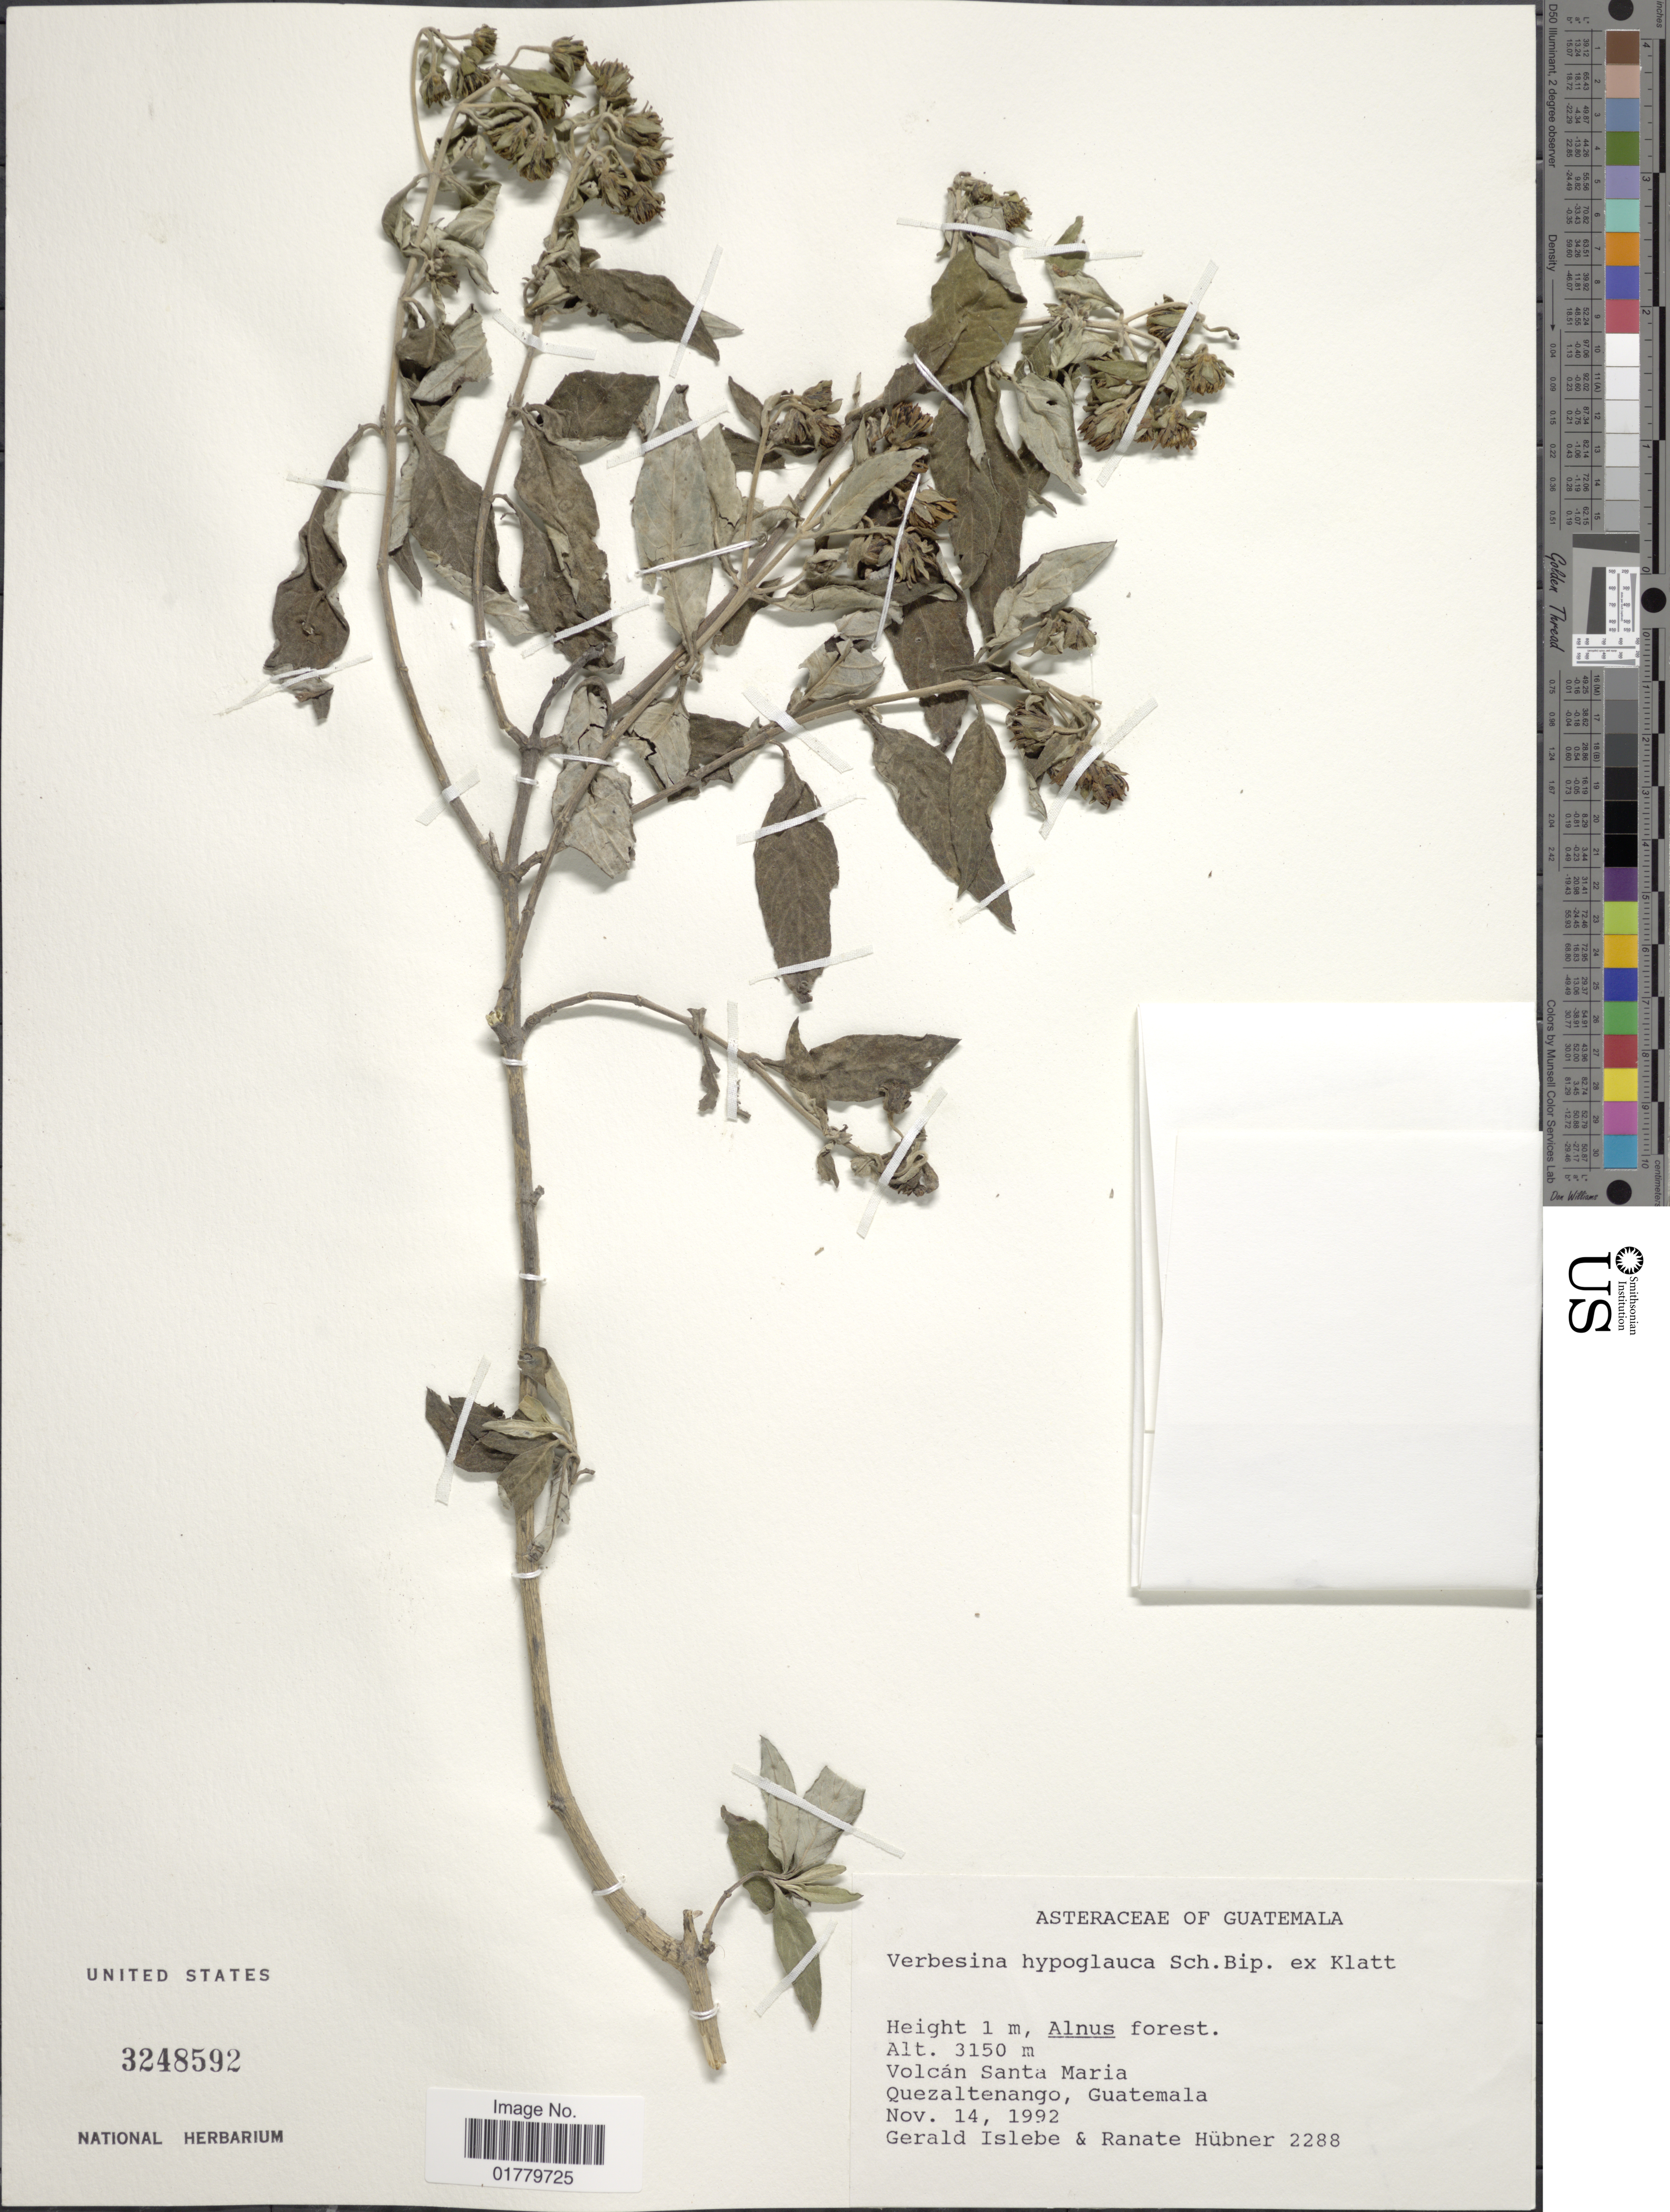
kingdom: Plantae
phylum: Tracheophyta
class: Magnoliopsida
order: Asterales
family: Asteraceae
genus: Verbesina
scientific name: Verbesina hypoglauca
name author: Sch. Bip. ex Klatt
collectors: G. Islebe & R. Hubner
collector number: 2288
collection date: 1992-11-14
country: Guatemala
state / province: Quetzaltenango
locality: Volcán Santa Maria. Quezaltenango, Guatemala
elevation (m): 3150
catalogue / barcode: US 3248592